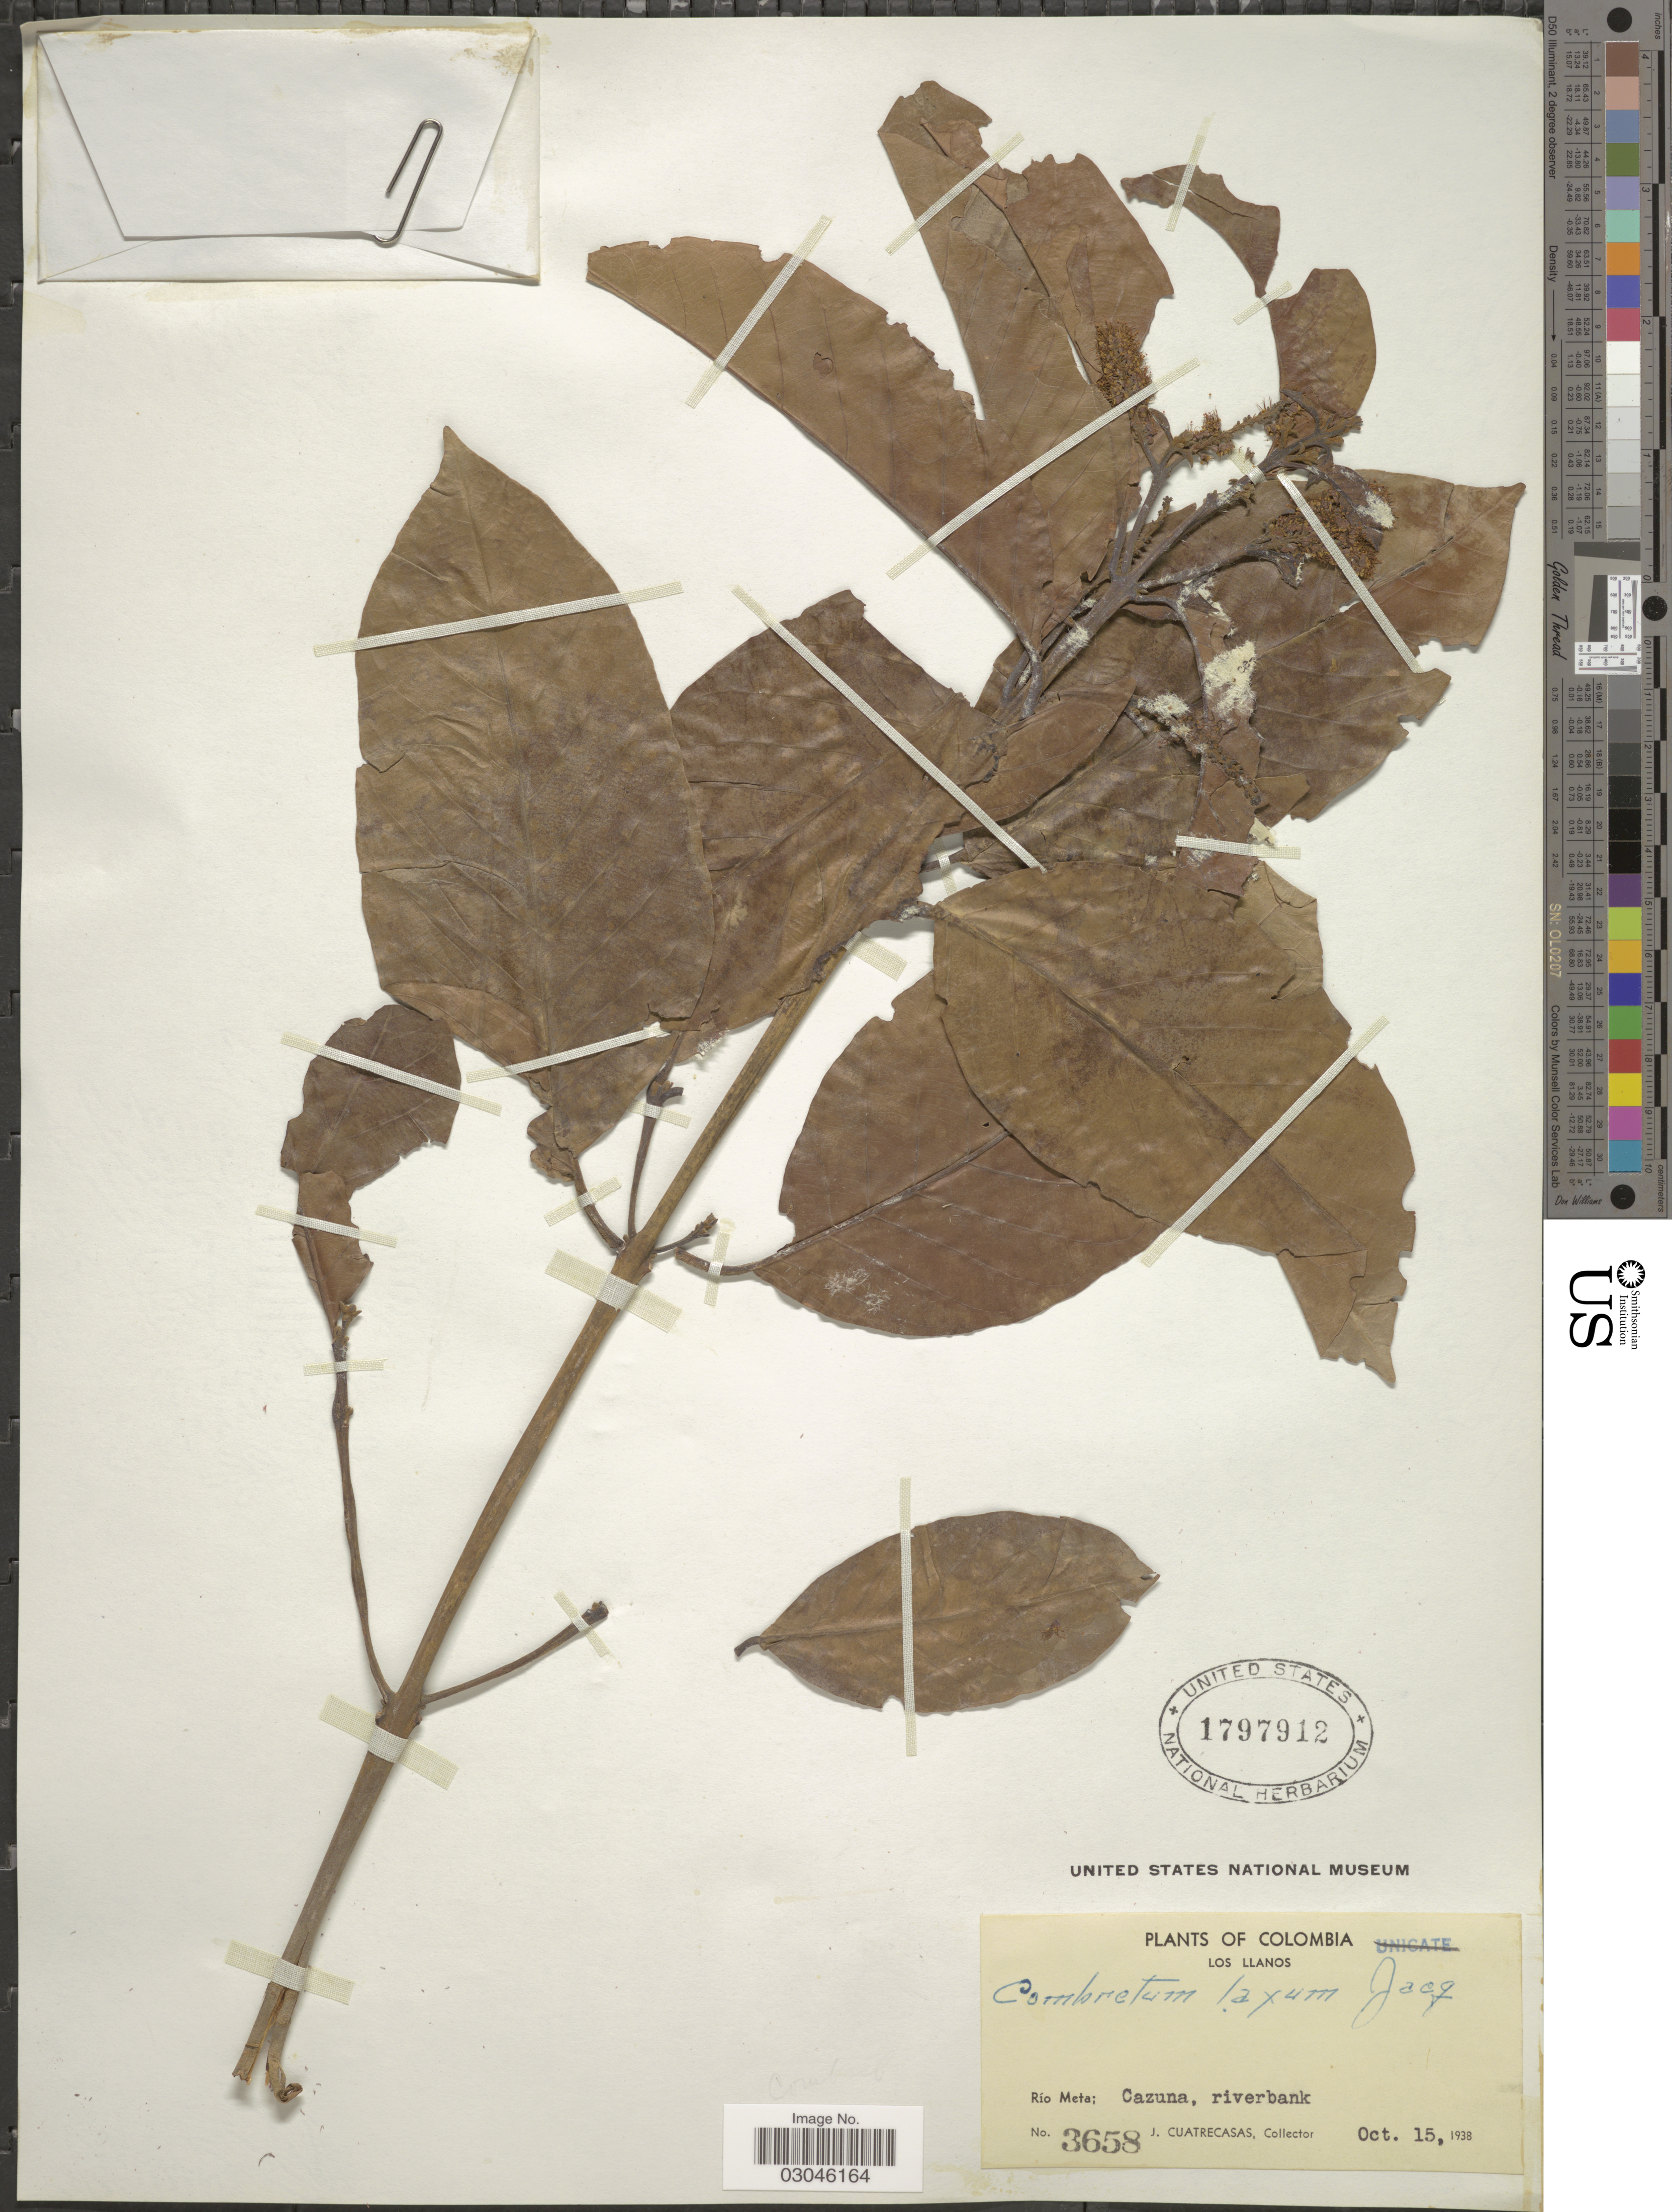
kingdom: Plantae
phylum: Tracheophyta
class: Magnoliopsida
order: Myrtales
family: Combretaceae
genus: Combretum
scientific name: Combretum laxum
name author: Jacq.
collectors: J. Cuatrecasas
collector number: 3658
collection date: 1938-10-15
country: Colombia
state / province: Meta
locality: Los Llanos. Río Meta; Cazuna.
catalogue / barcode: US 1797912